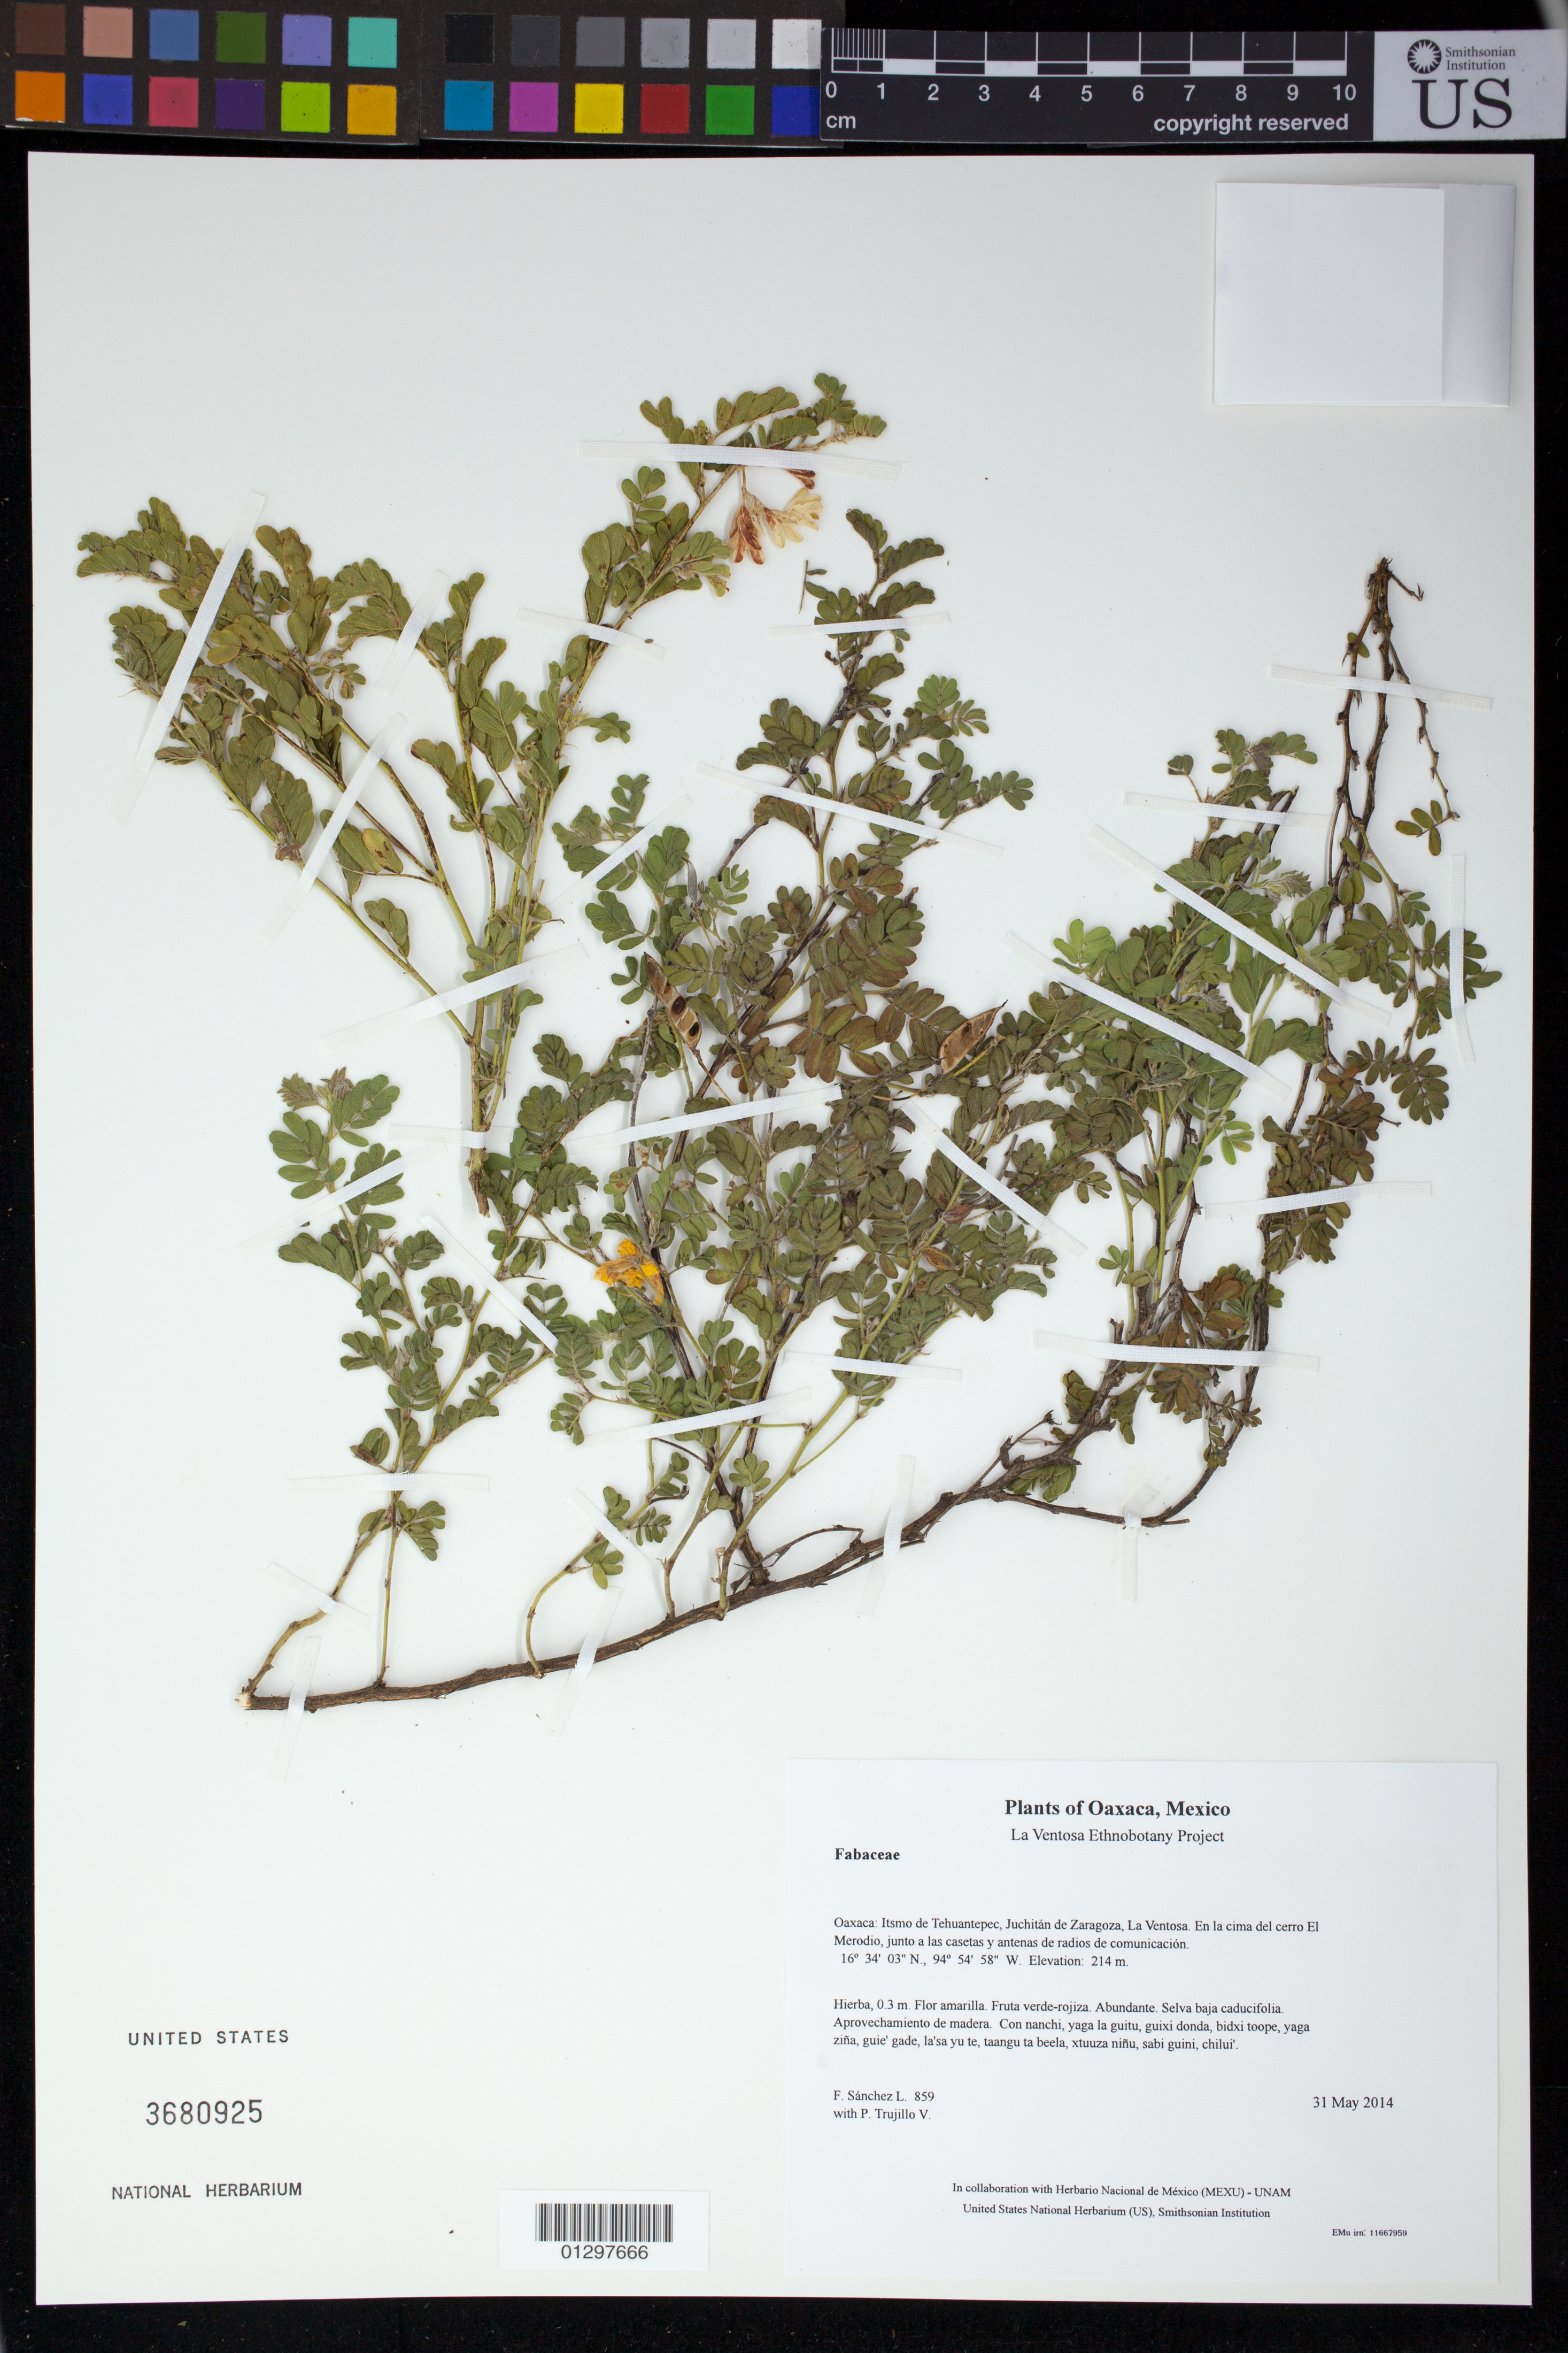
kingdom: Plantae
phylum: Tracheophyta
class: Magnoliopsida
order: Fabales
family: Fabaceae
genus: Chamaecrista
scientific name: Chamaecrista serpens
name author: (L.) Greene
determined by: Cruz D., R.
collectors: F. Sánchez L. & P. Trujillo V.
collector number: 859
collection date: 2014-05-31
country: Mexico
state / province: Oaxaca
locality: Itsmo de Tehuantepec, Juchitán de Zaragoza, La Ventosa. En la cima del cerro El Merodio, junto a las casetas y antenas de radios de comunicación.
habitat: Selva baja caducifolia. Aprovechamiento de madera.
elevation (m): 214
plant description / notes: JEBOT, MEXU, SERO, US; Guixi bandaga. 0.3 m. Guie' naguchi. Cuaananaxhi naga'- naxiña' ga. Stale.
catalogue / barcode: US 3680925